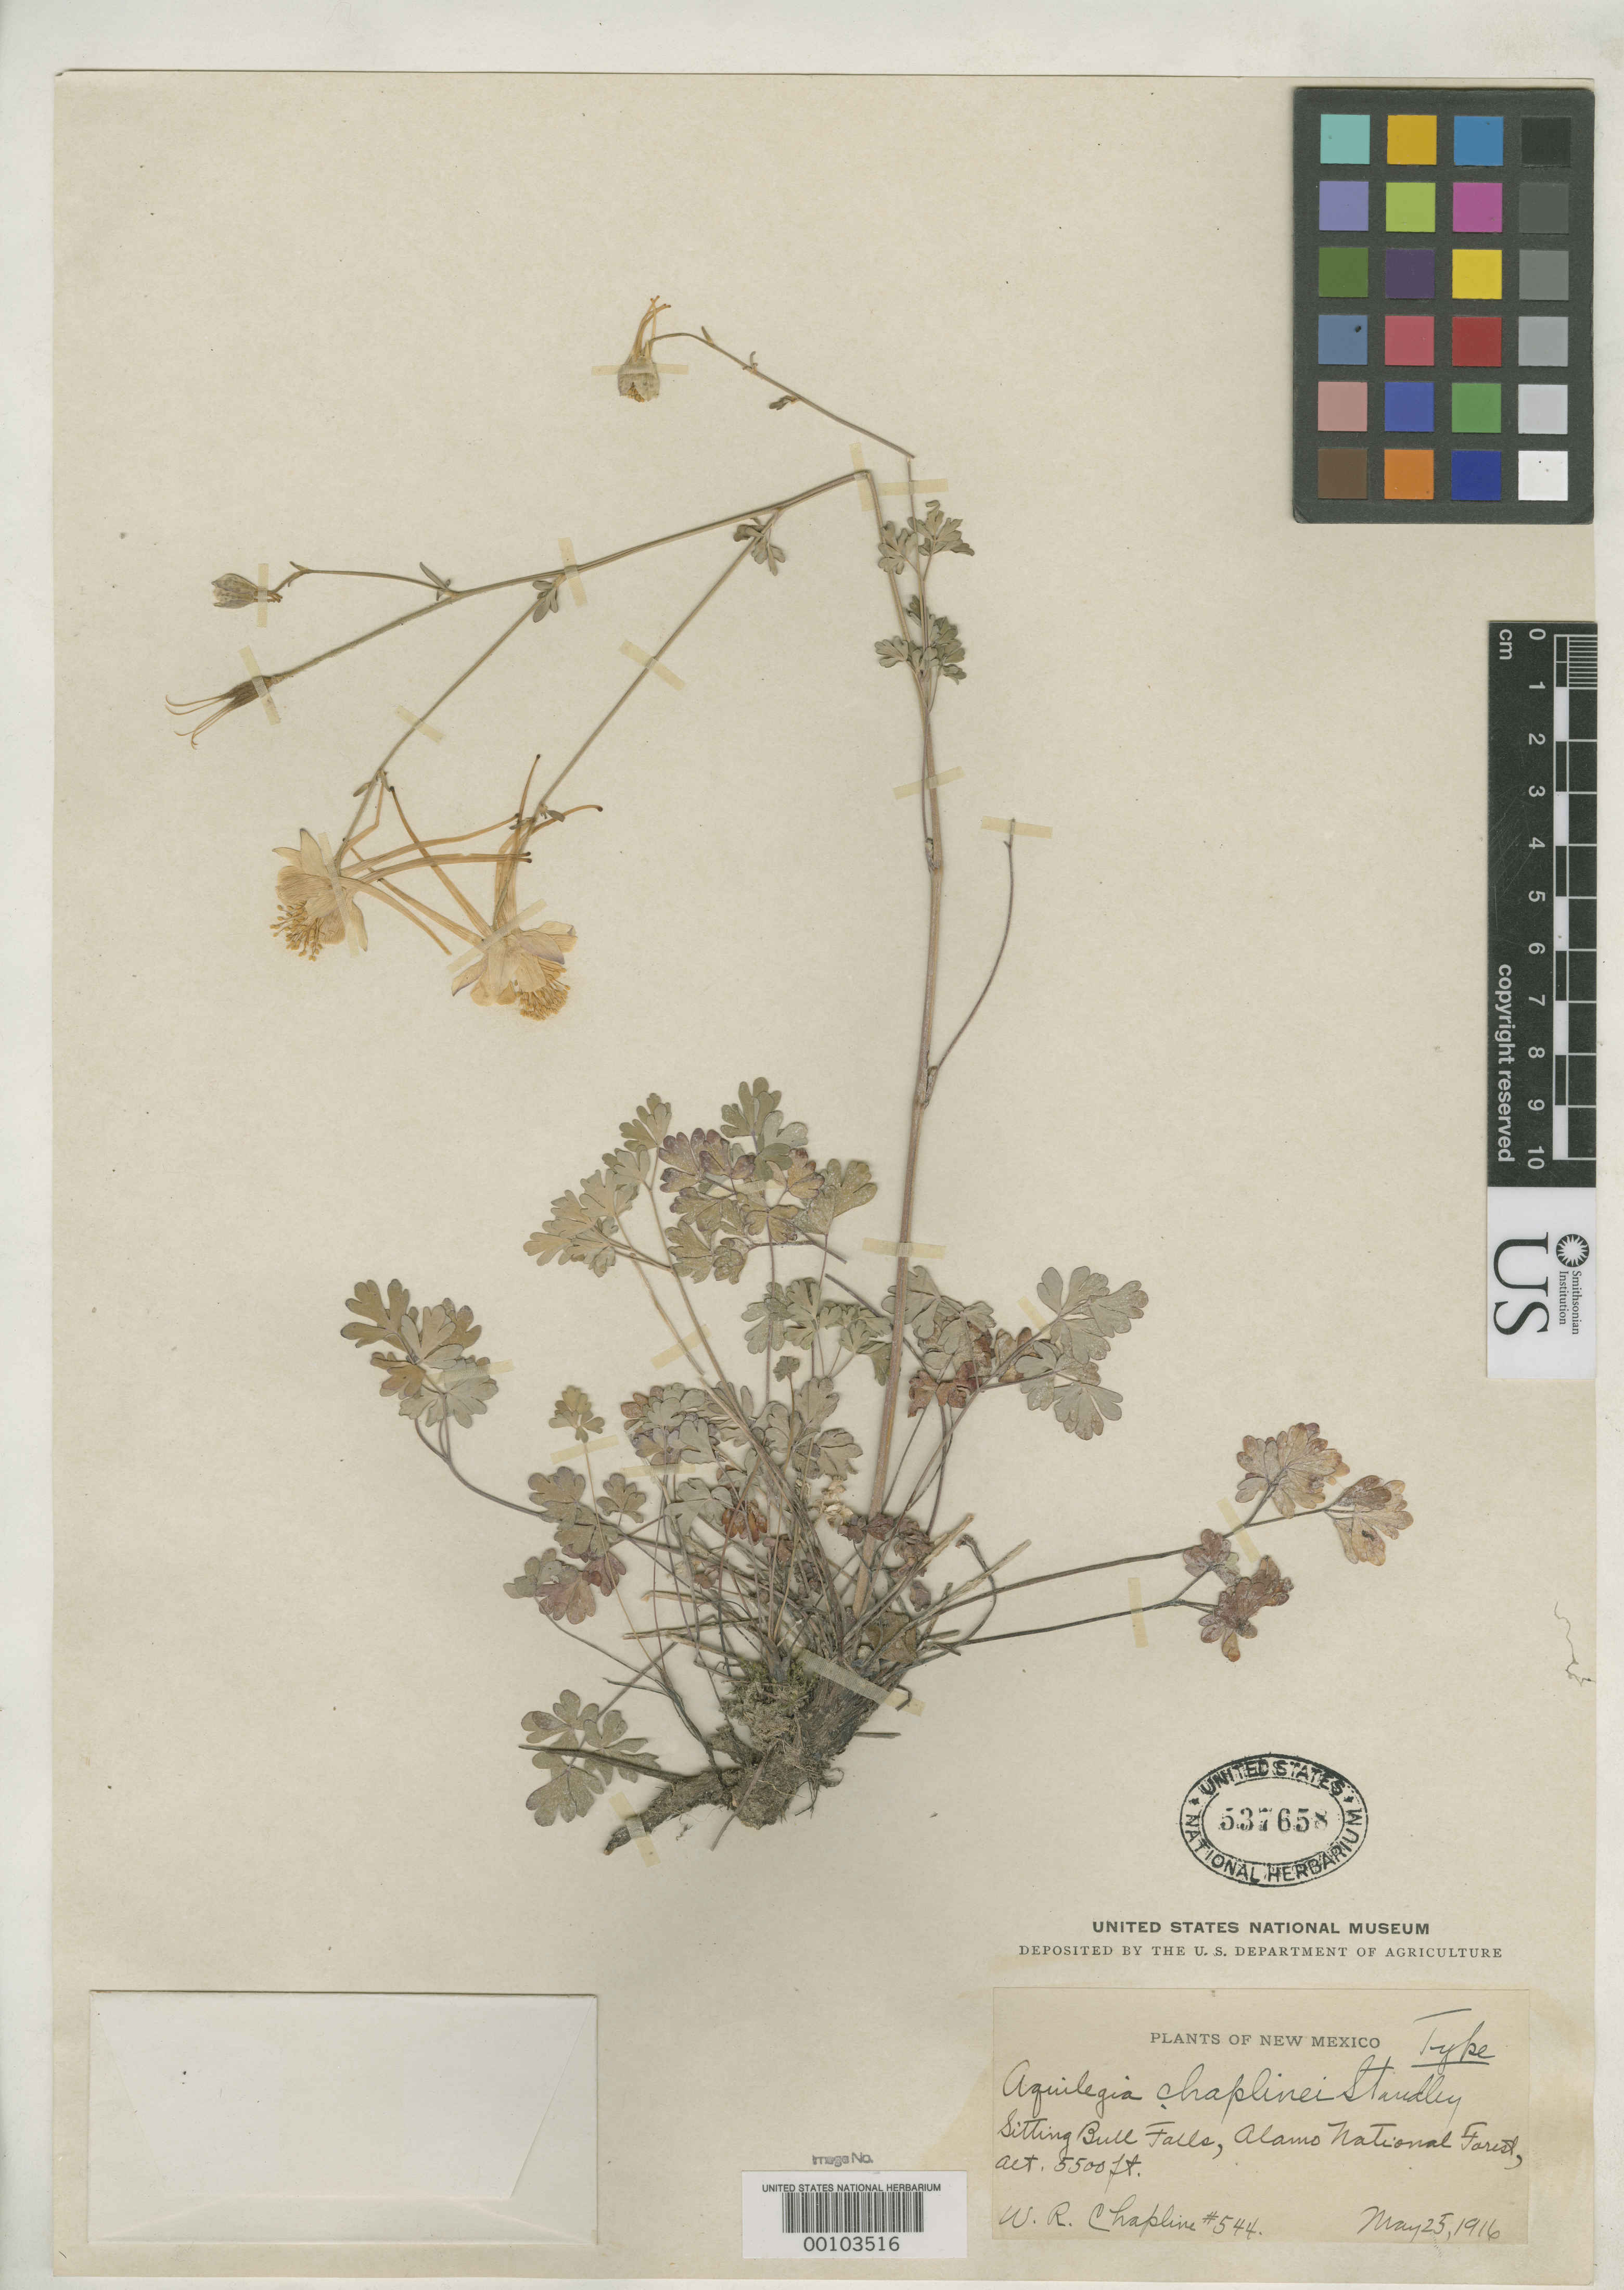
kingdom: Plantae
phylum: Tracheophyta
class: Magnoliopsida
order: Ranunculales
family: Ranunculaceae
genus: Aquilegia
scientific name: Aquilegia chaplinei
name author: Standl.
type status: Holotype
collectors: W. Chapline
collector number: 544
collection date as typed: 25 May 1916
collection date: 1916-05-25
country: United States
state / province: New Mexico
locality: Sitting Bull Falls, Alamo National Forest.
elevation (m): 1650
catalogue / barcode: US 537658